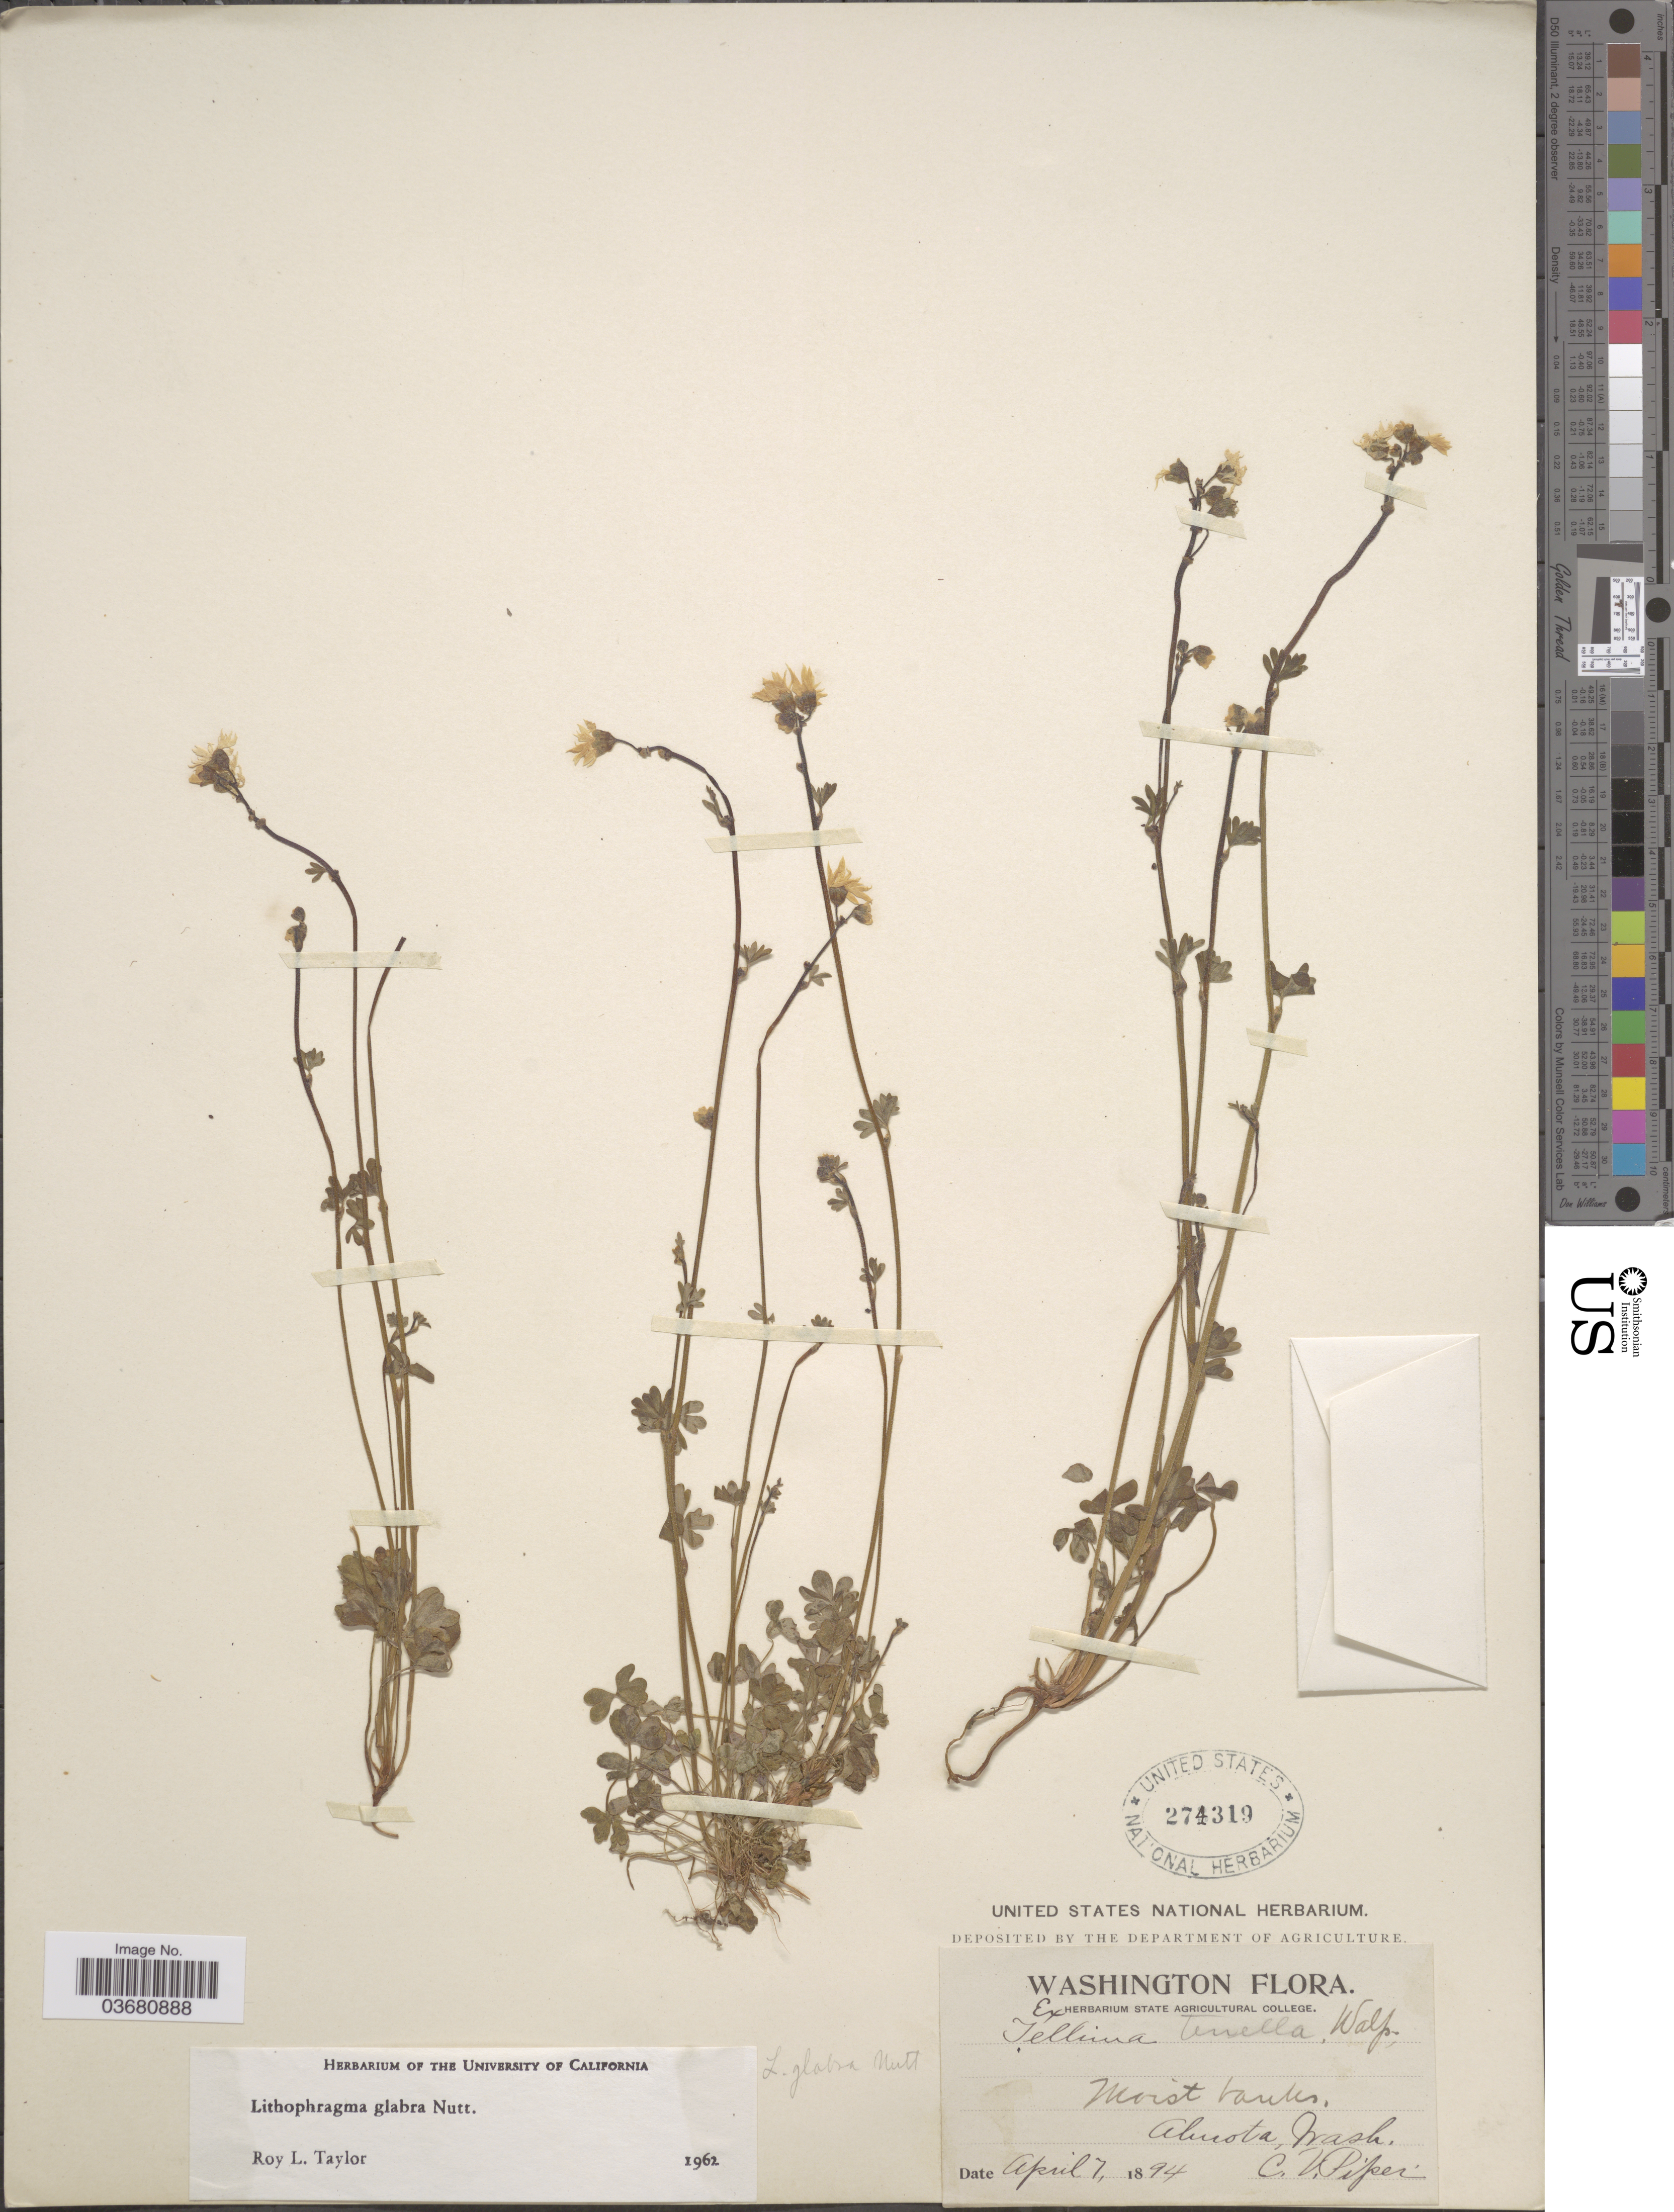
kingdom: Plantae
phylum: Tracheophyta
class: Magnoliopsida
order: Saxifragales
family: Saxifragaceae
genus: Lithophragma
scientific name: Lithophragma glabrum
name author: Nutt.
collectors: C. V. Piper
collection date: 1894-04-07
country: United States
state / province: Washington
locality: Ahnota.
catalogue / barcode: US 274319